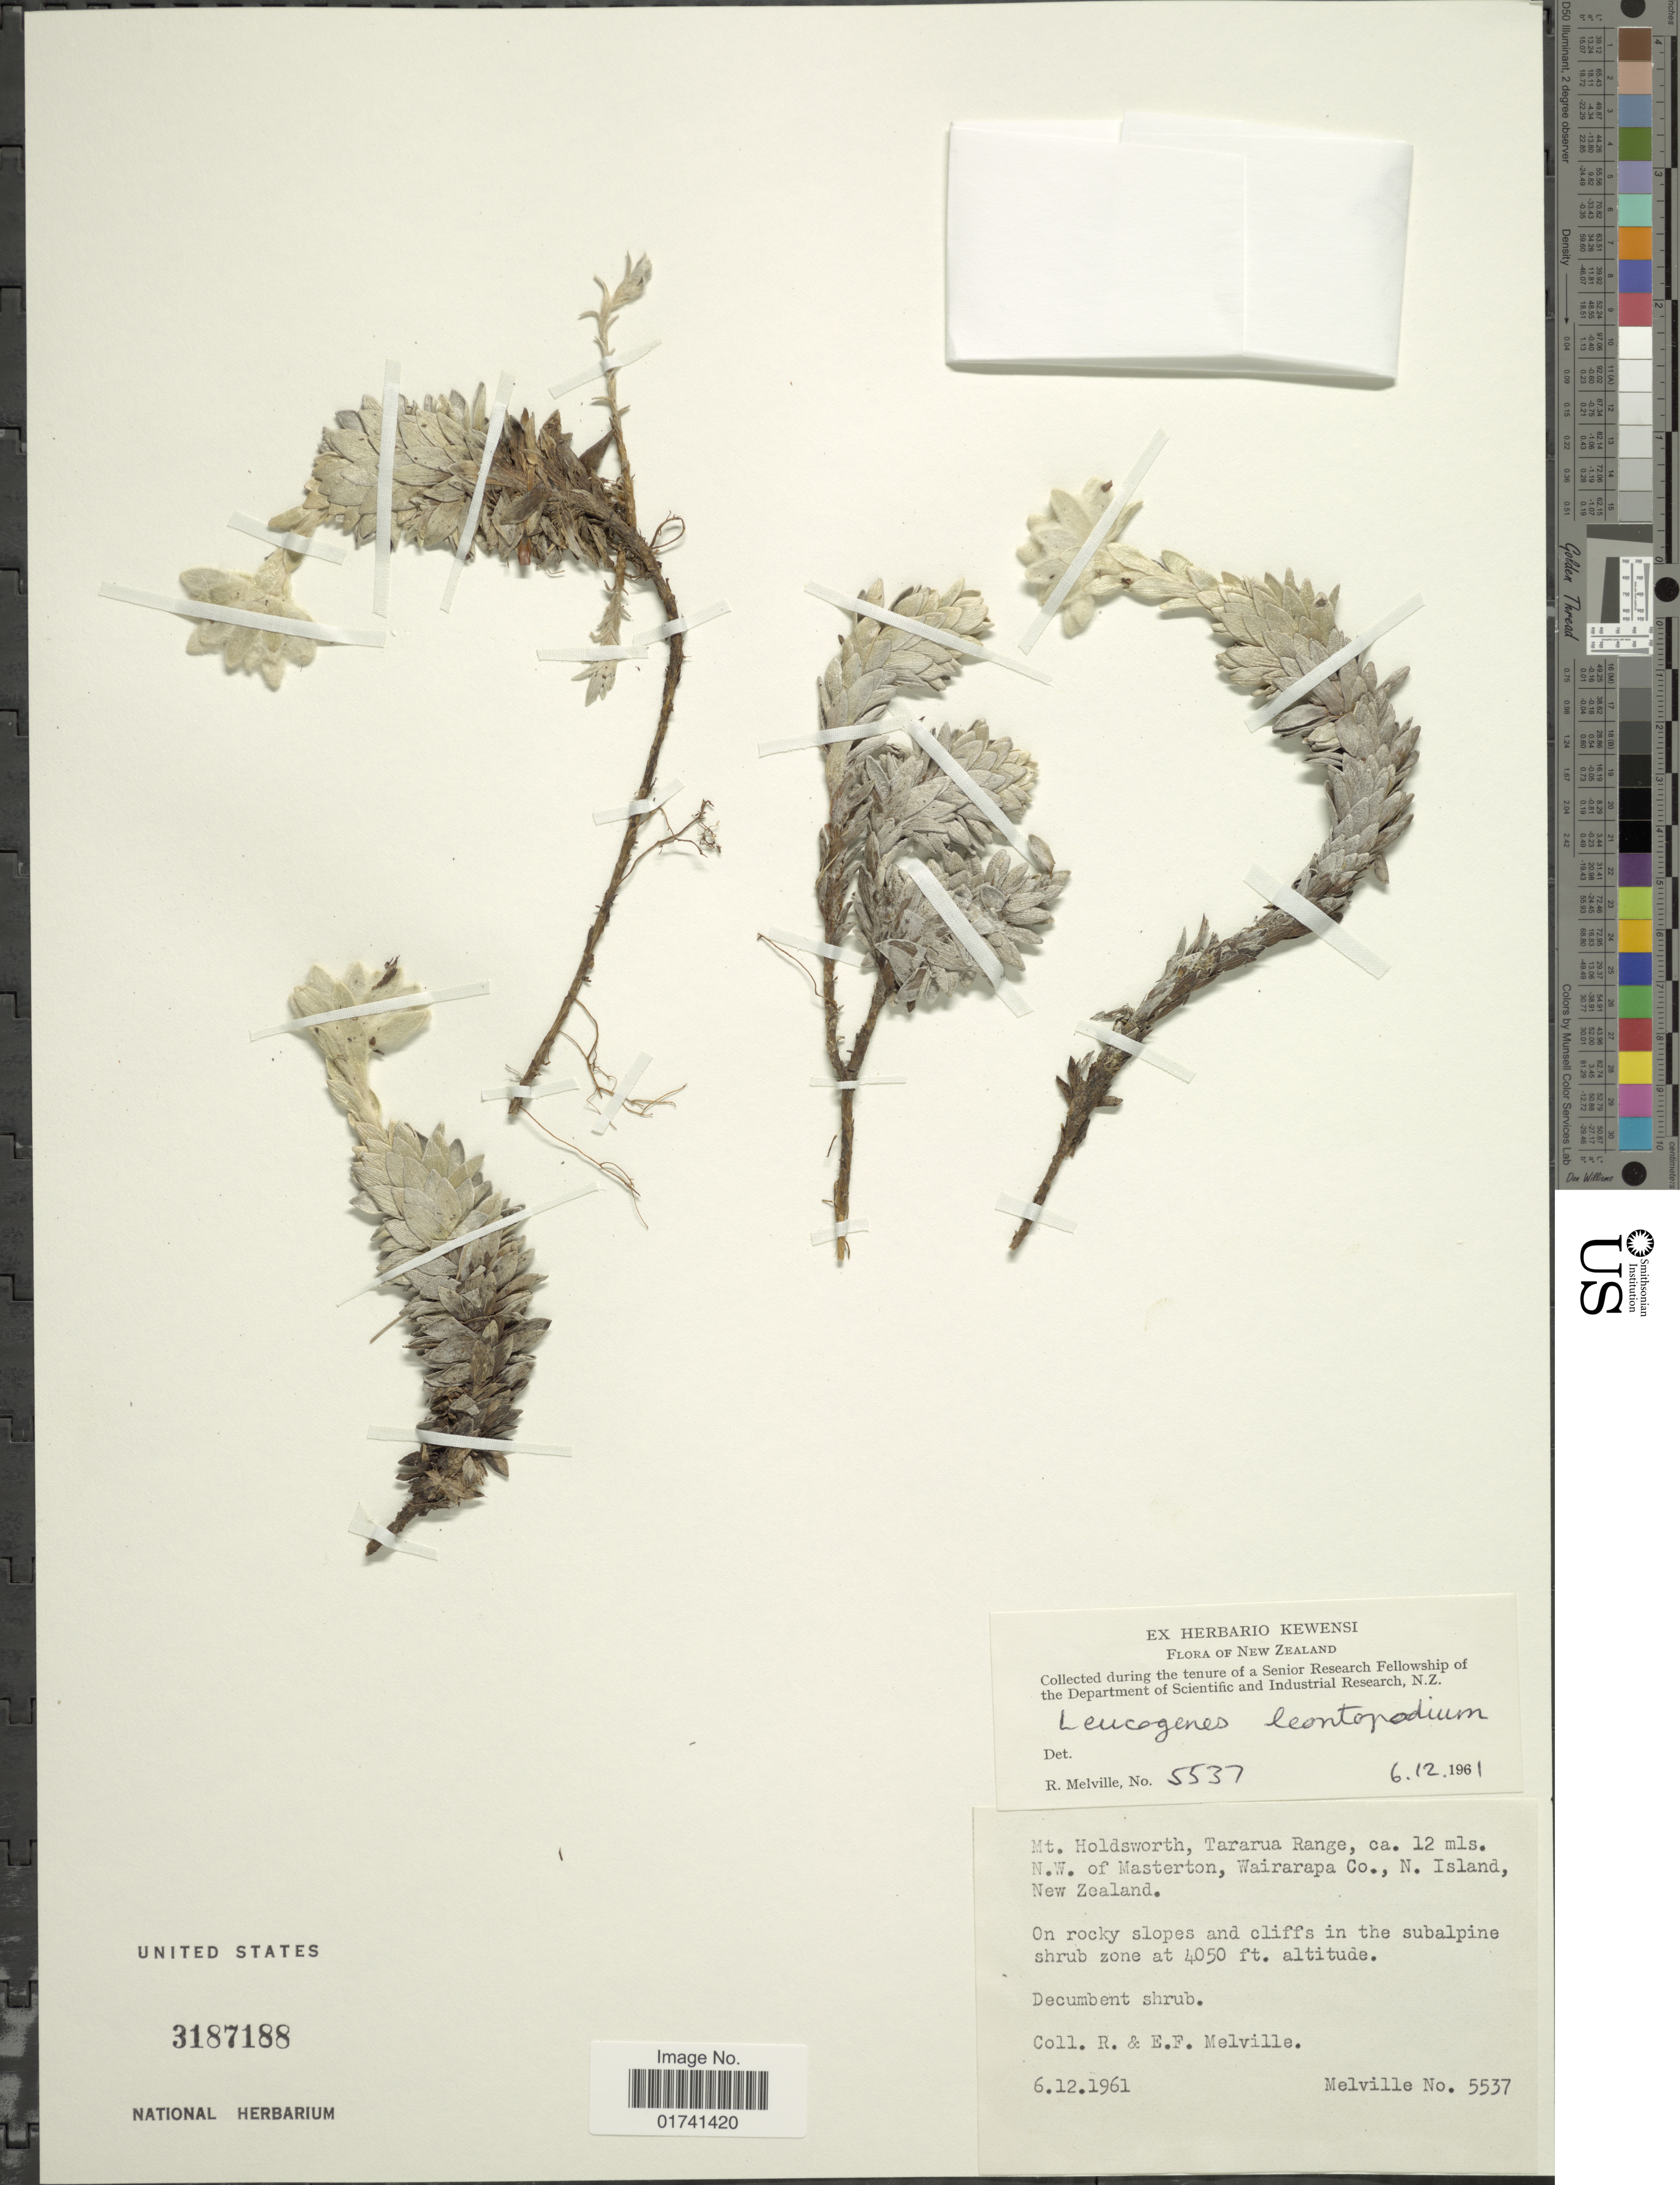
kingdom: Plantae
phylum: Tracheophyta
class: Magnoliopsida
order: Asterales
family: Asteraceae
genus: Leucogenes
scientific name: Leucogenes leontopodium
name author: (Hook. f.) P. Beauv.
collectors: R. Melville & E. Melville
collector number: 5537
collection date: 1961-12-06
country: New Zealand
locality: Mt. Holdsworth, Tararua Range, ca. 12 mls. N.W. of Masterton, Wairarapa Co., N. Island.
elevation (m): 1234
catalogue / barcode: US 3187188